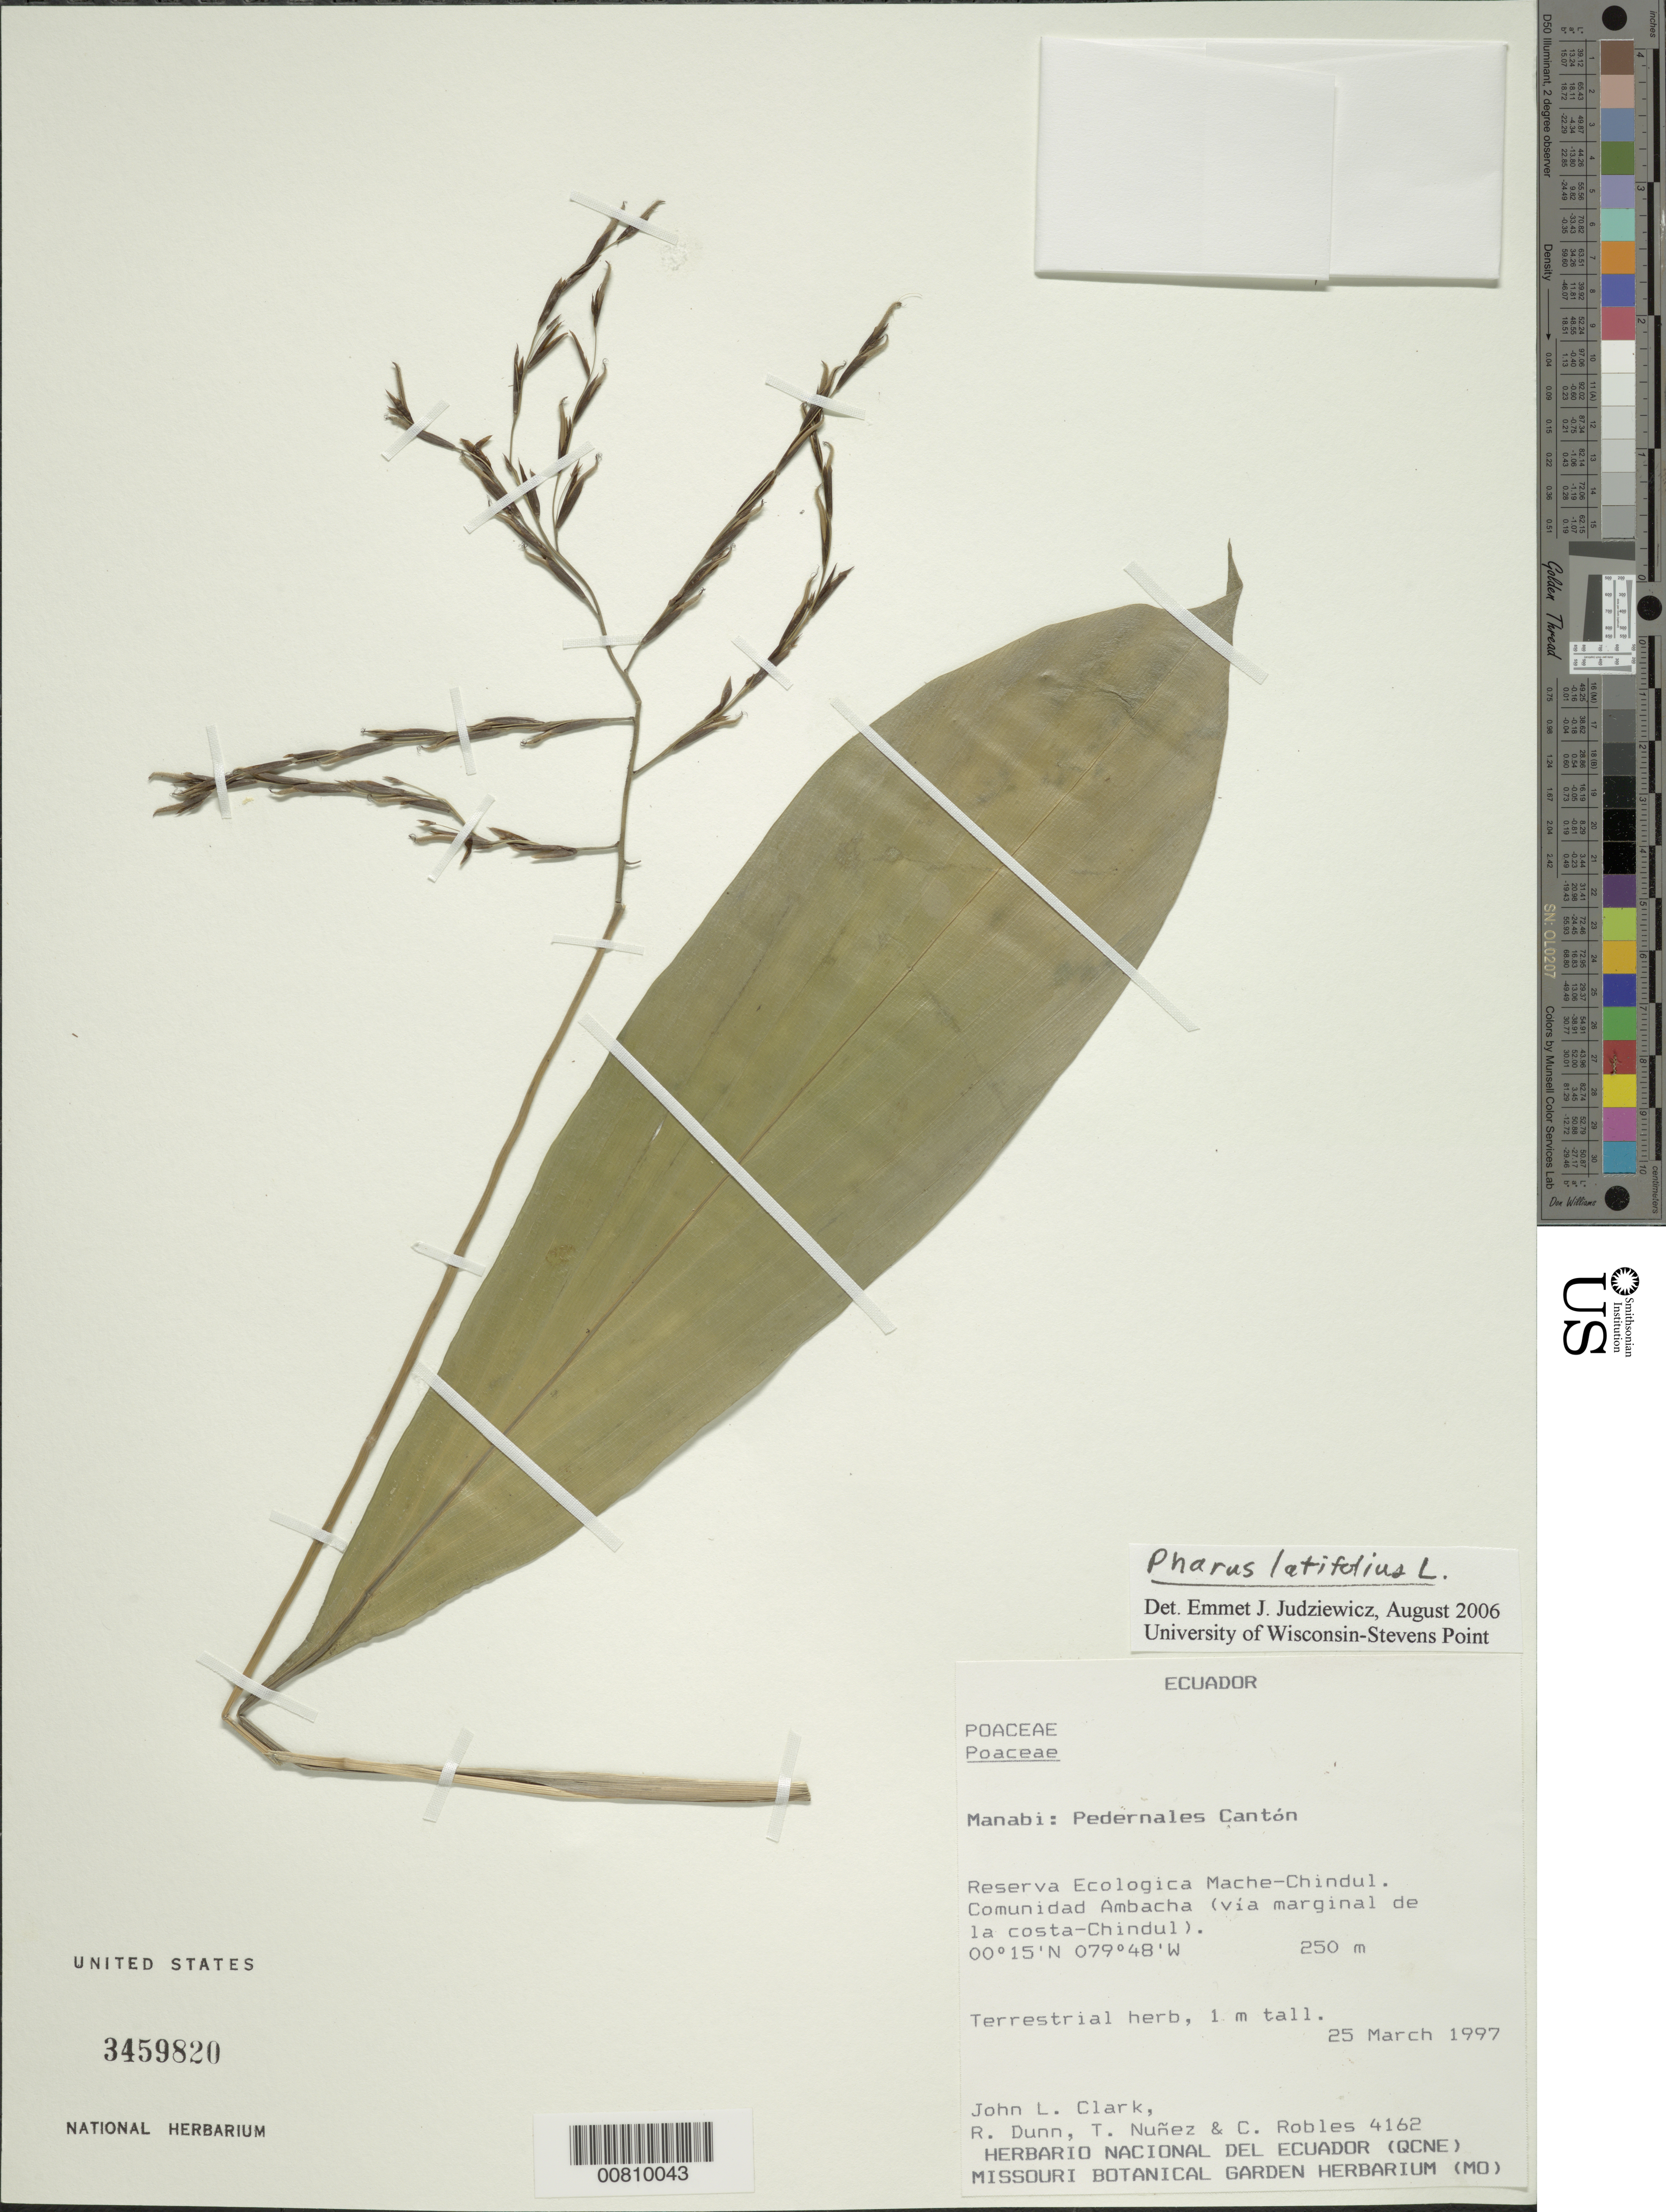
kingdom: Plantae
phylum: Tracheophyta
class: Liliopsida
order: Poales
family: Poaceae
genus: Pharus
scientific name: Pharus latifolius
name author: L.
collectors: J. L. Clark, R. Dunn, T. Núñez & C. Robles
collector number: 4162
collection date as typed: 25 Mar 1997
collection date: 1997-03-25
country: Ecuador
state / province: Manabí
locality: Pedernales Cantón, Reserva Ecologica Mache-Chindul.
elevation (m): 250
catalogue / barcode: US 3459820